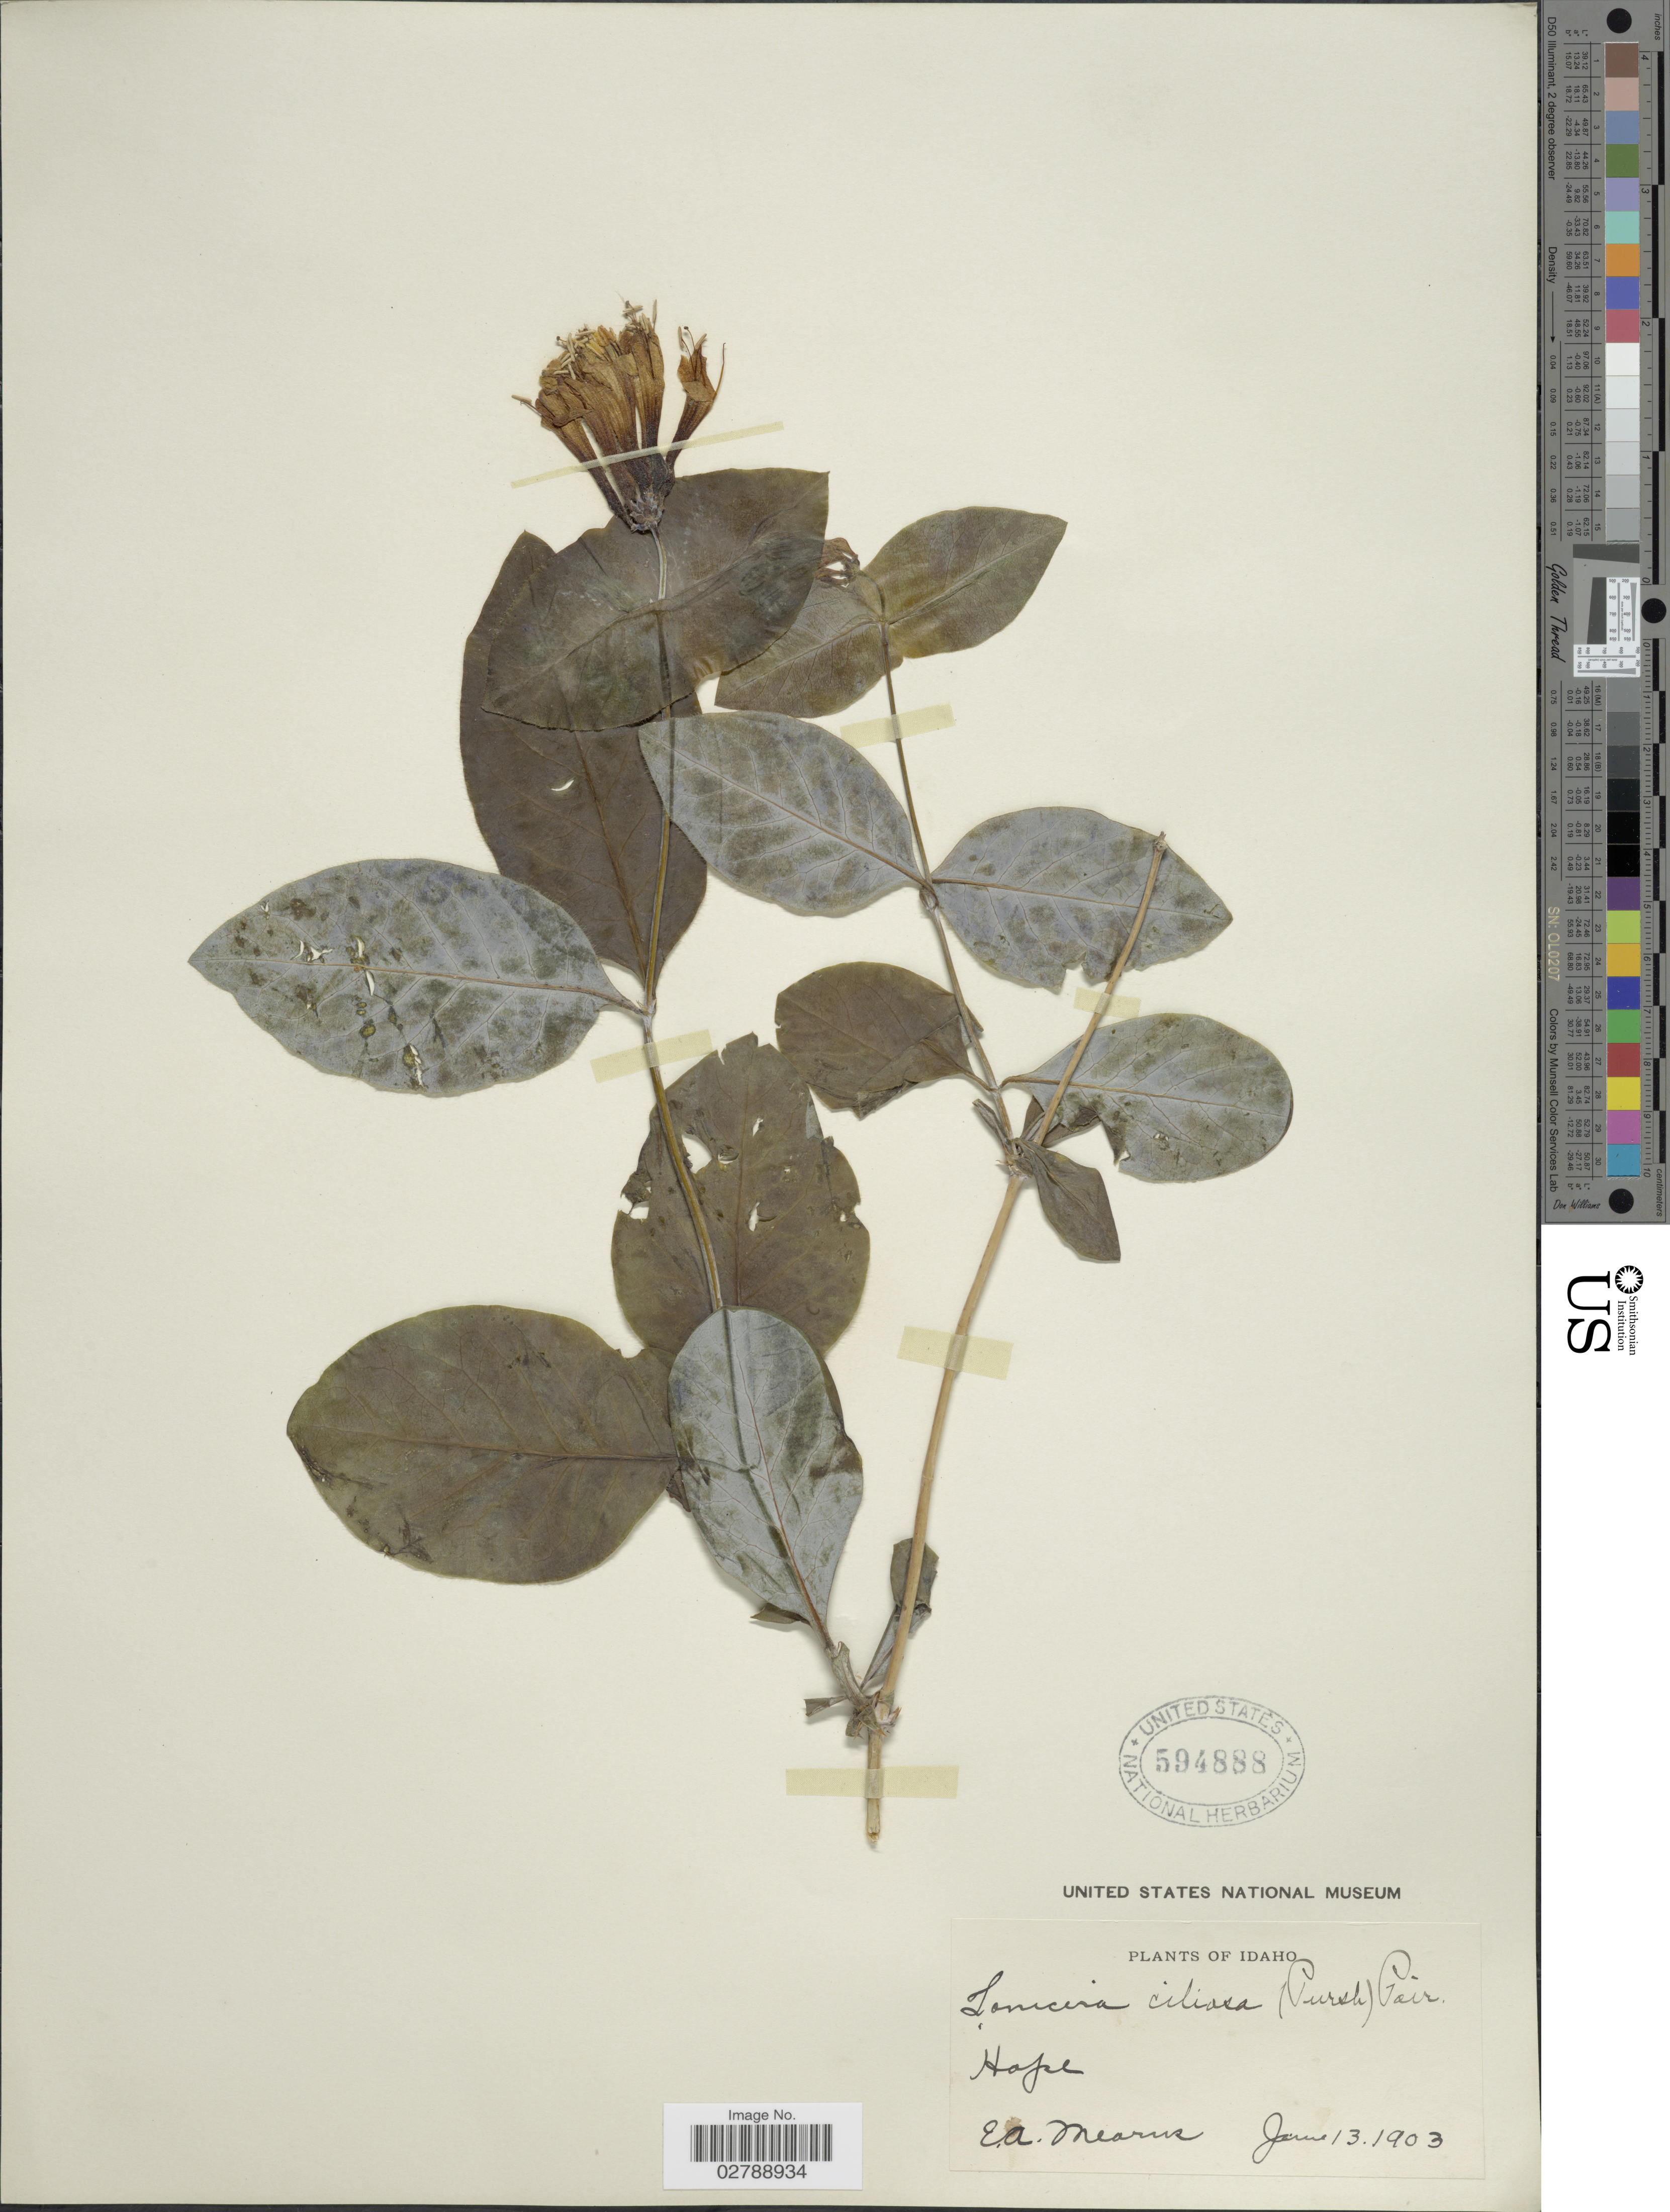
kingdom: Plantae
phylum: Tracheophyta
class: Magnoliopsida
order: Dipsacales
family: Caprifoliaceae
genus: Lonicera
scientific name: Lonicera ciliosa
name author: Poir.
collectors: E. A. Mearns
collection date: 1903-06-13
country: United States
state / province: Idaho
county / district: Bonner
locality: Hope.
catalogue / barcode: US 594888